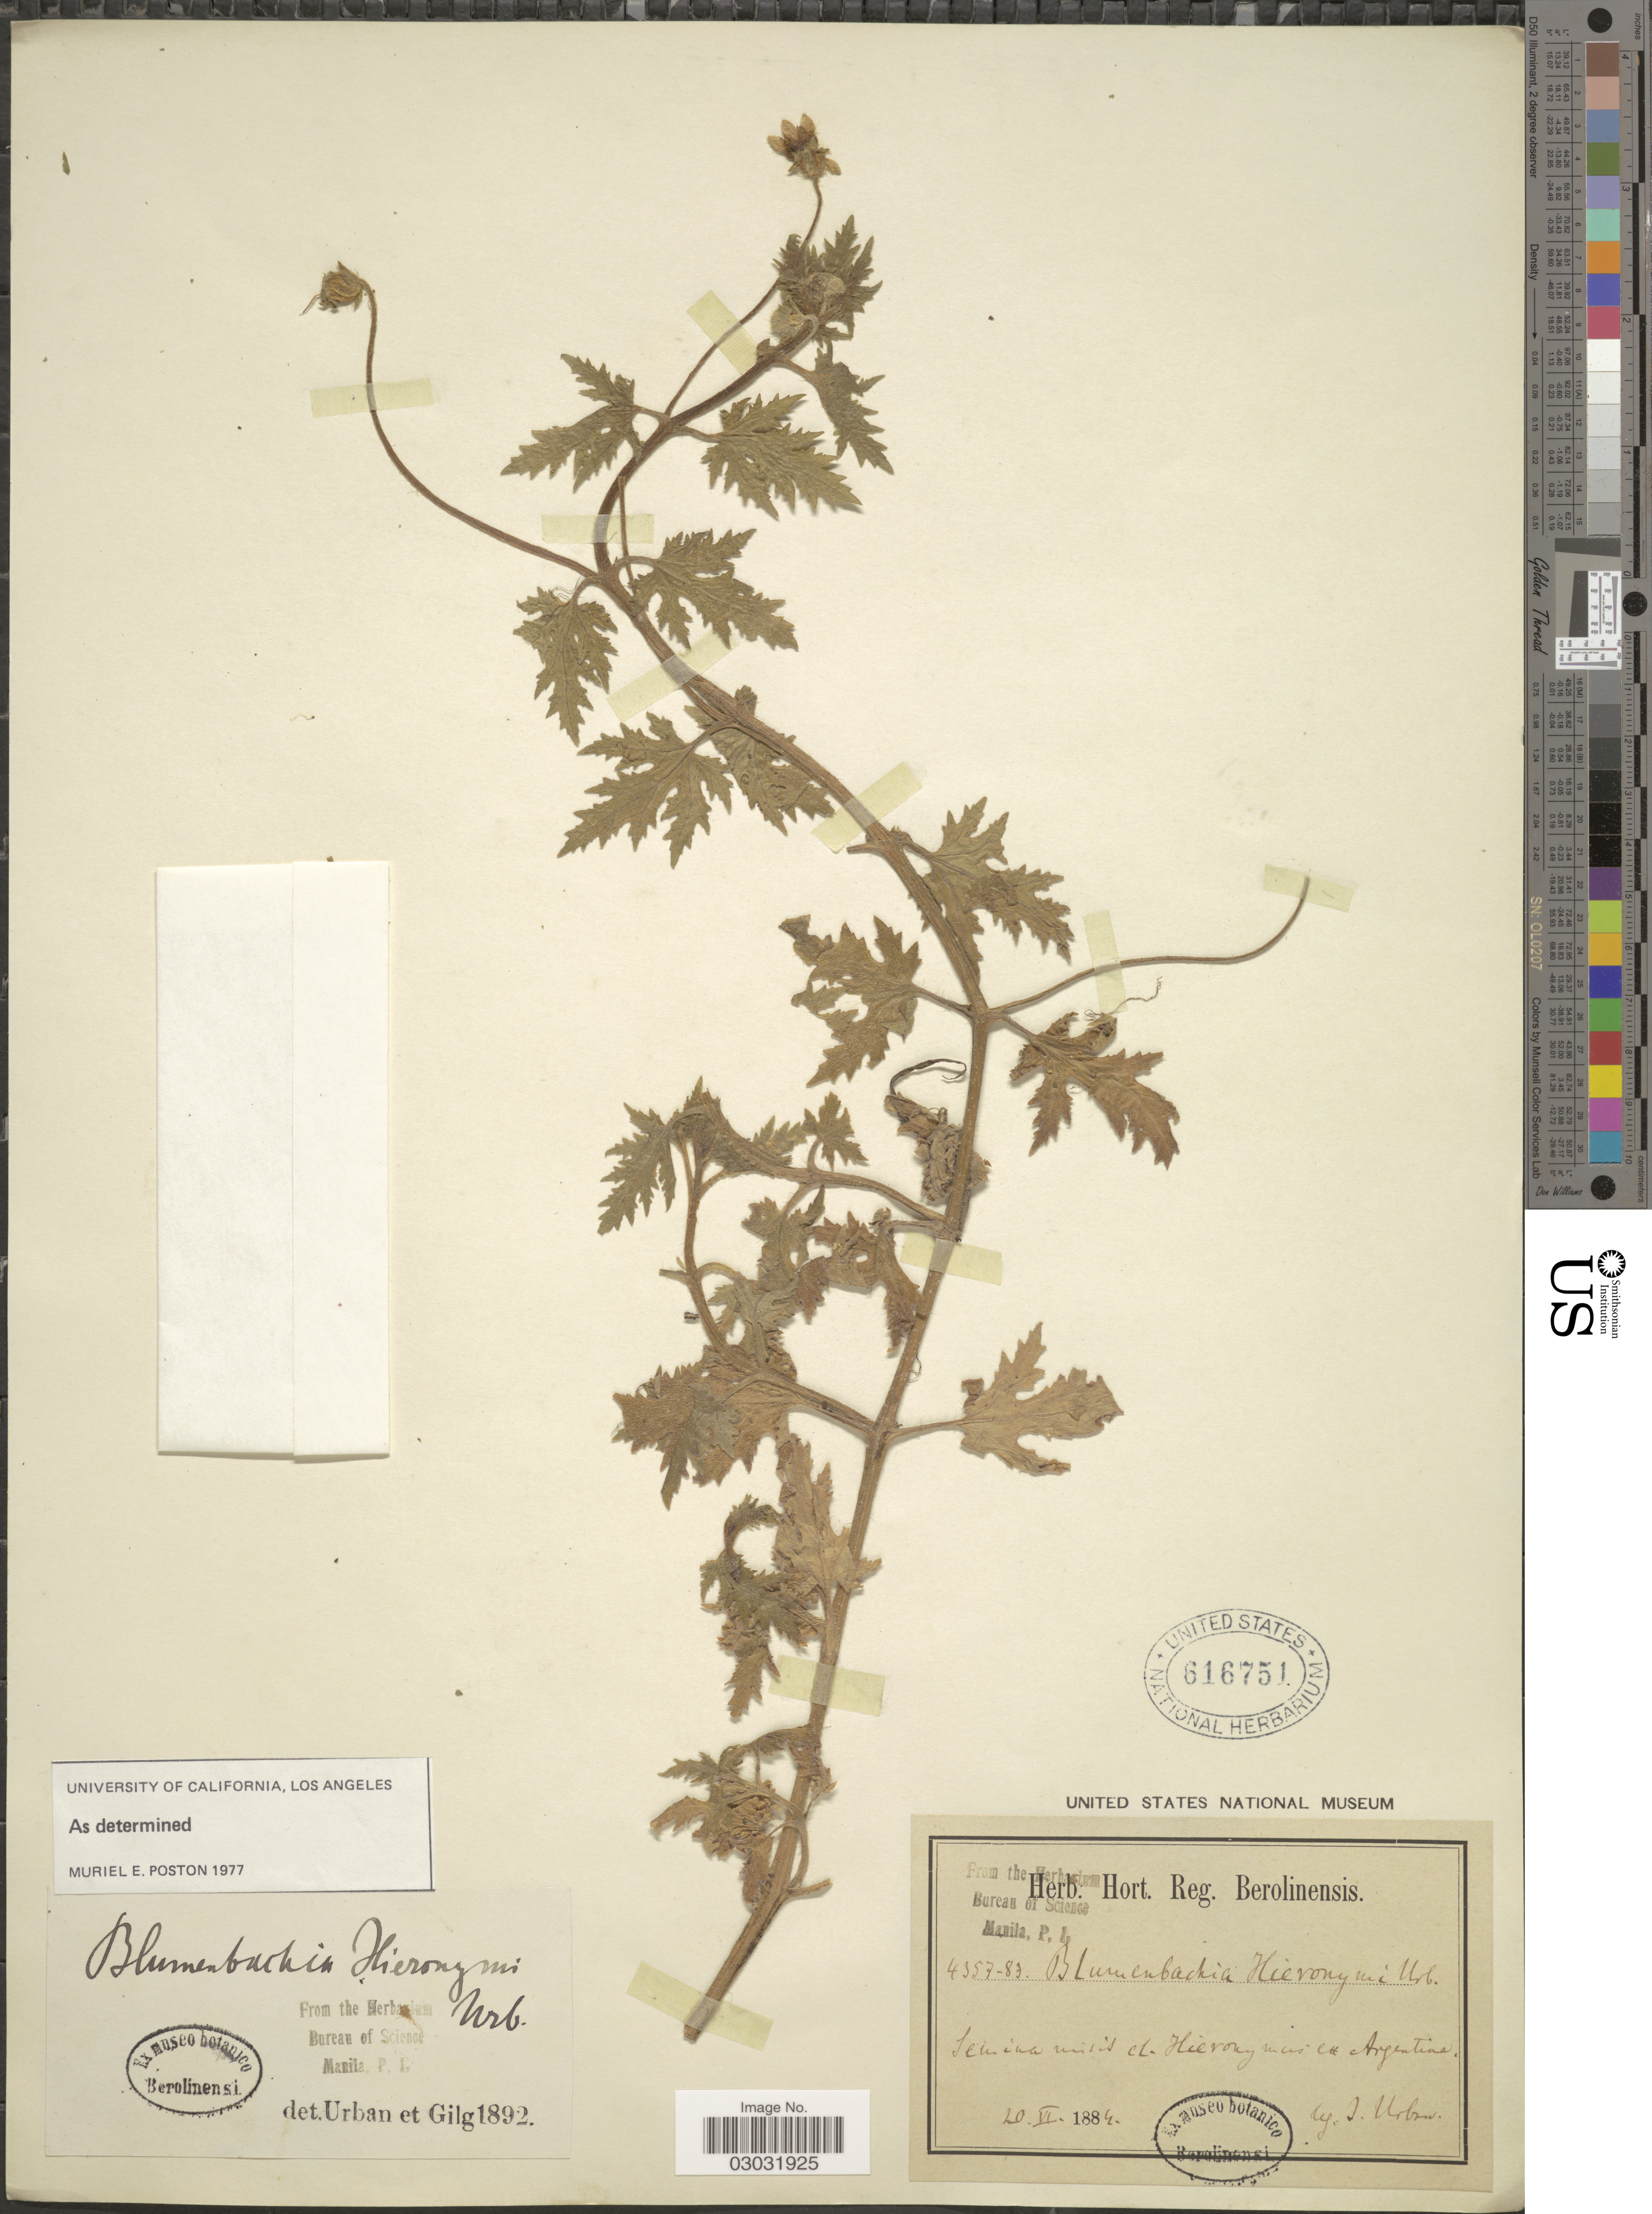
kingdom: Plantae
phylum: Tracheophyta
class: Magnoliopsida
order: Cornales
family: Loasaceae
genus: Blumenbachia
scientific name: Blumenbachia hieronymi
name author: Urb.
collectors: I. Urban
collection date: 1884-06-20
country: Argentina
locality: Semina unitis et Hieronymus en Argentina.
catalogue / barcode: US 616751